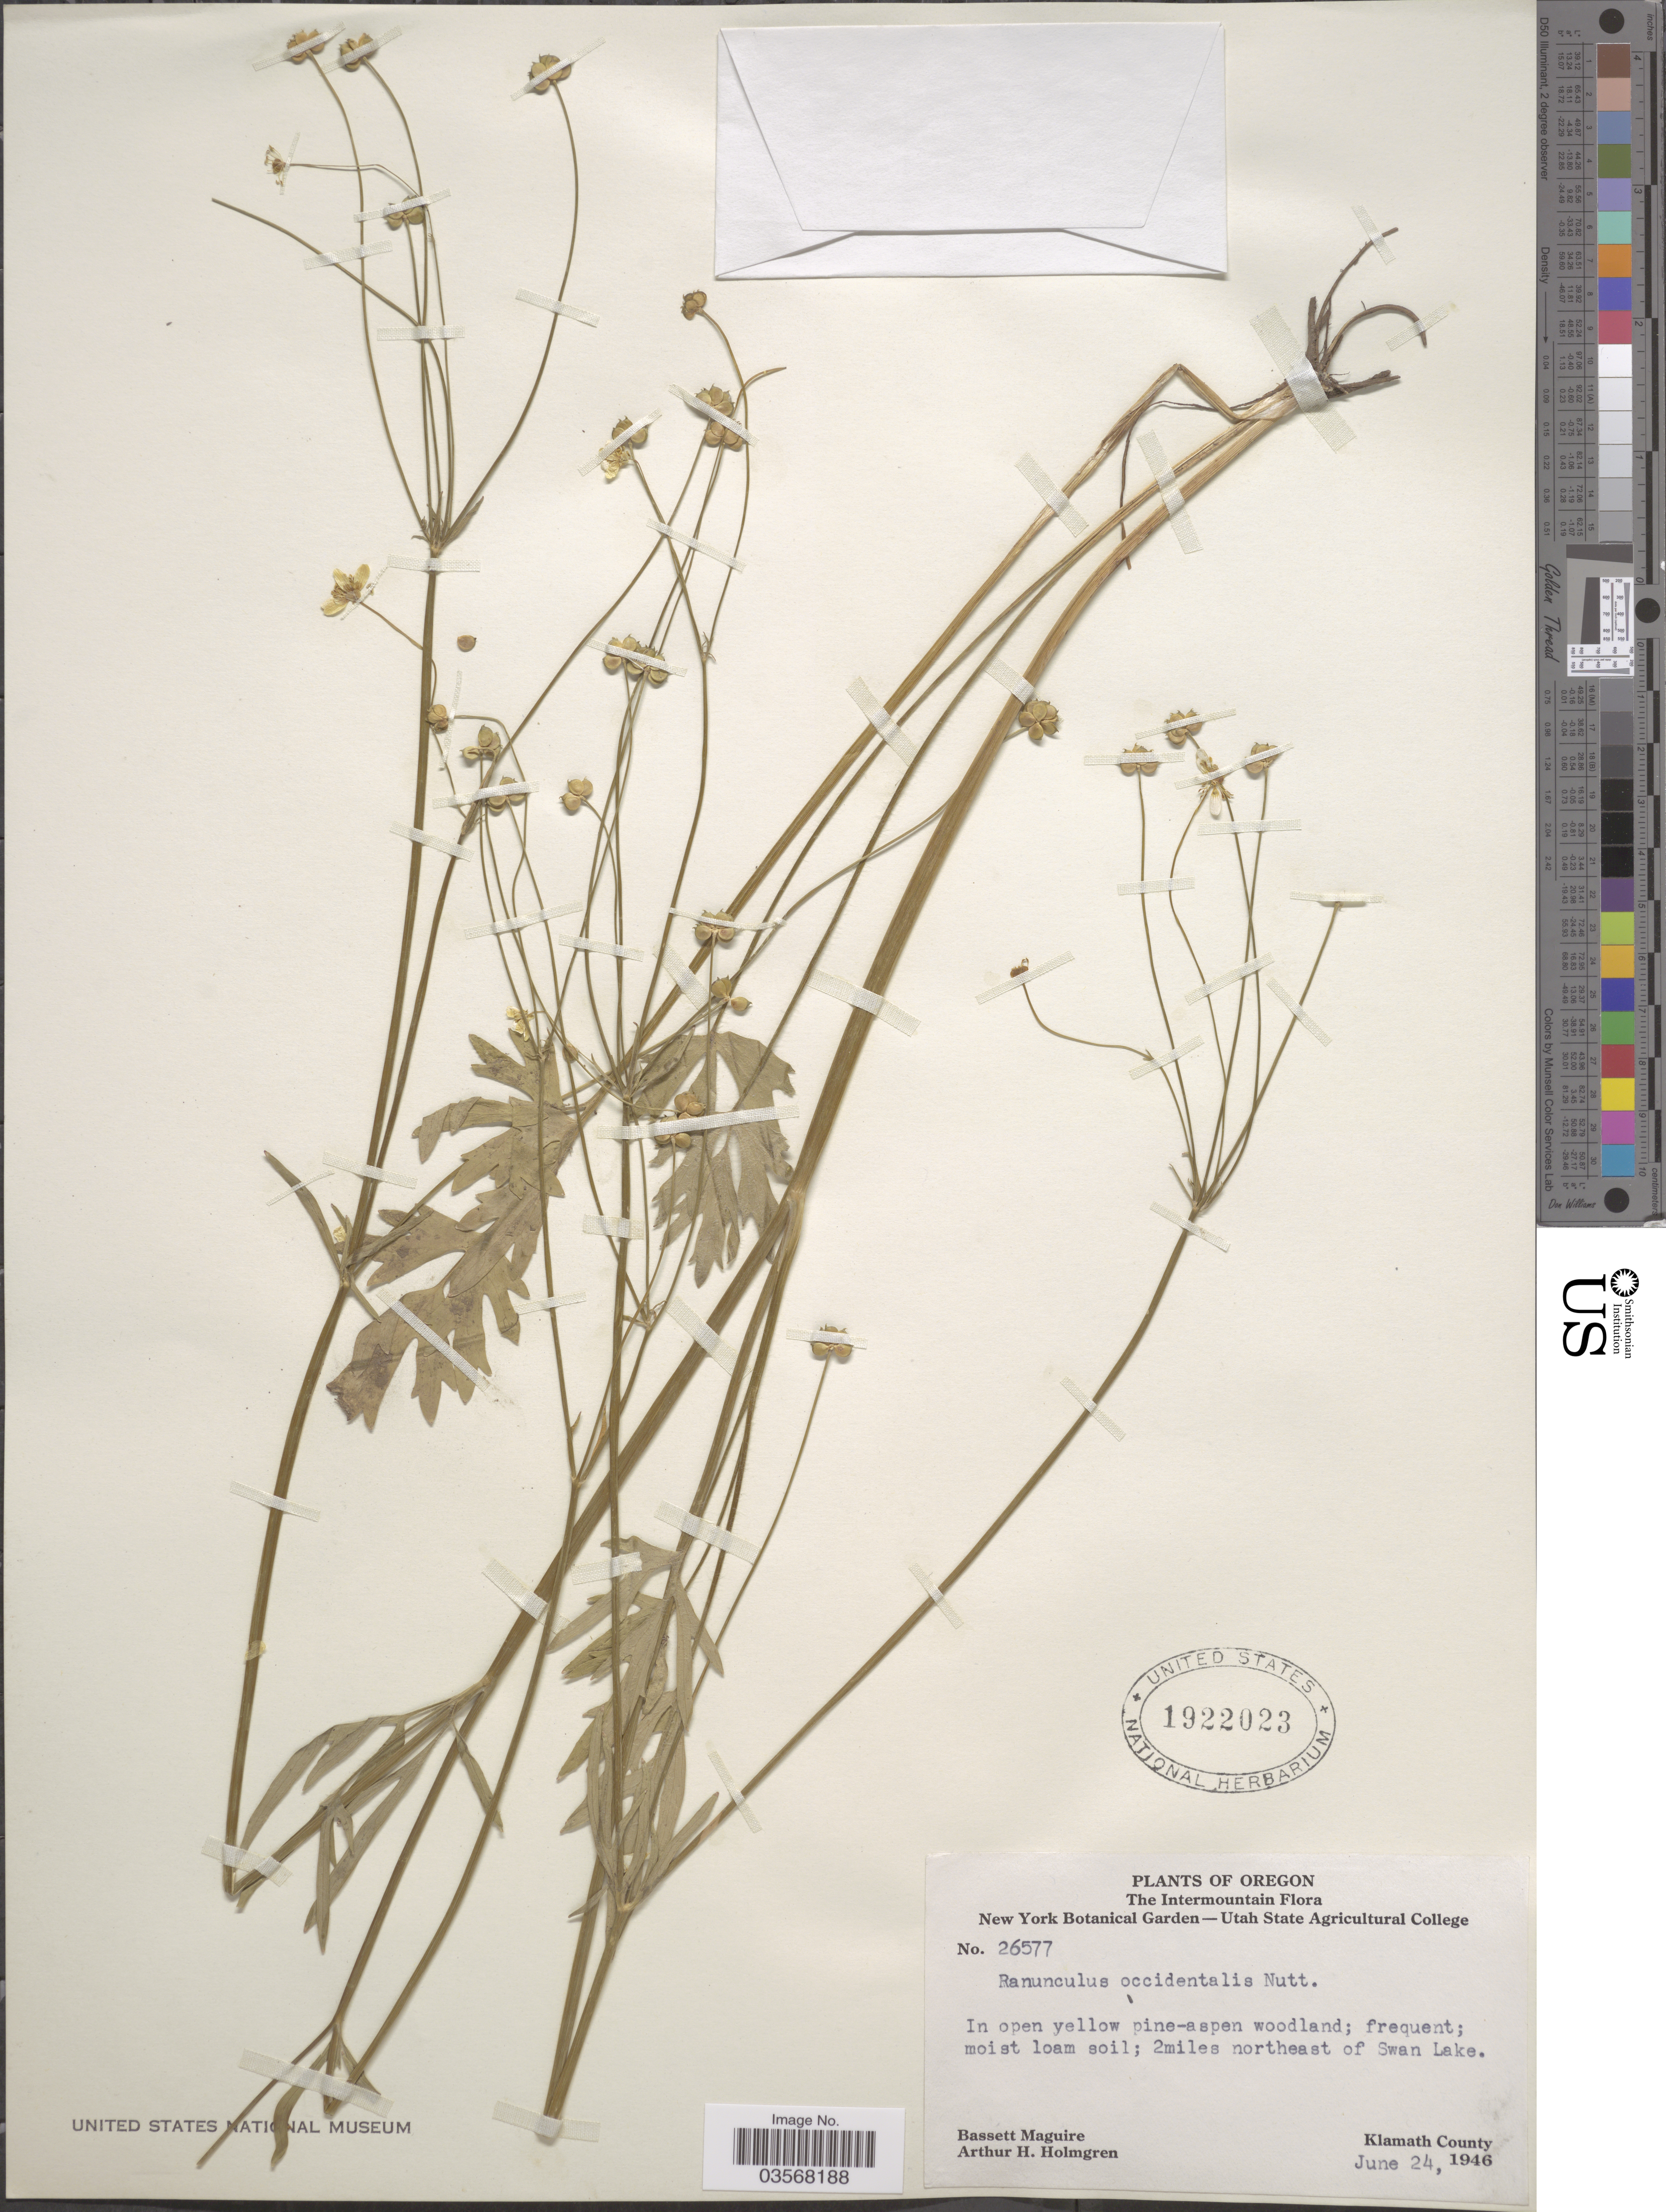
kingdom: Plantae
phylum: Tracheophyta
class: Magnoliopsida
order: Ranunculales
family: Ranunculaceae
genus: Ranunculus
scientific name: Ranunculus occidentalis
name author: Nutt.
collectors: B. Maguire & A. H. Holmgren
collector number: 26577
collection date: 1946-06-24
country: United States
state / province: Oregon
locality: The Intermountain. 2miles northeast of Swan Lake. Klamath County.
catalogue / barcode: US 1922023